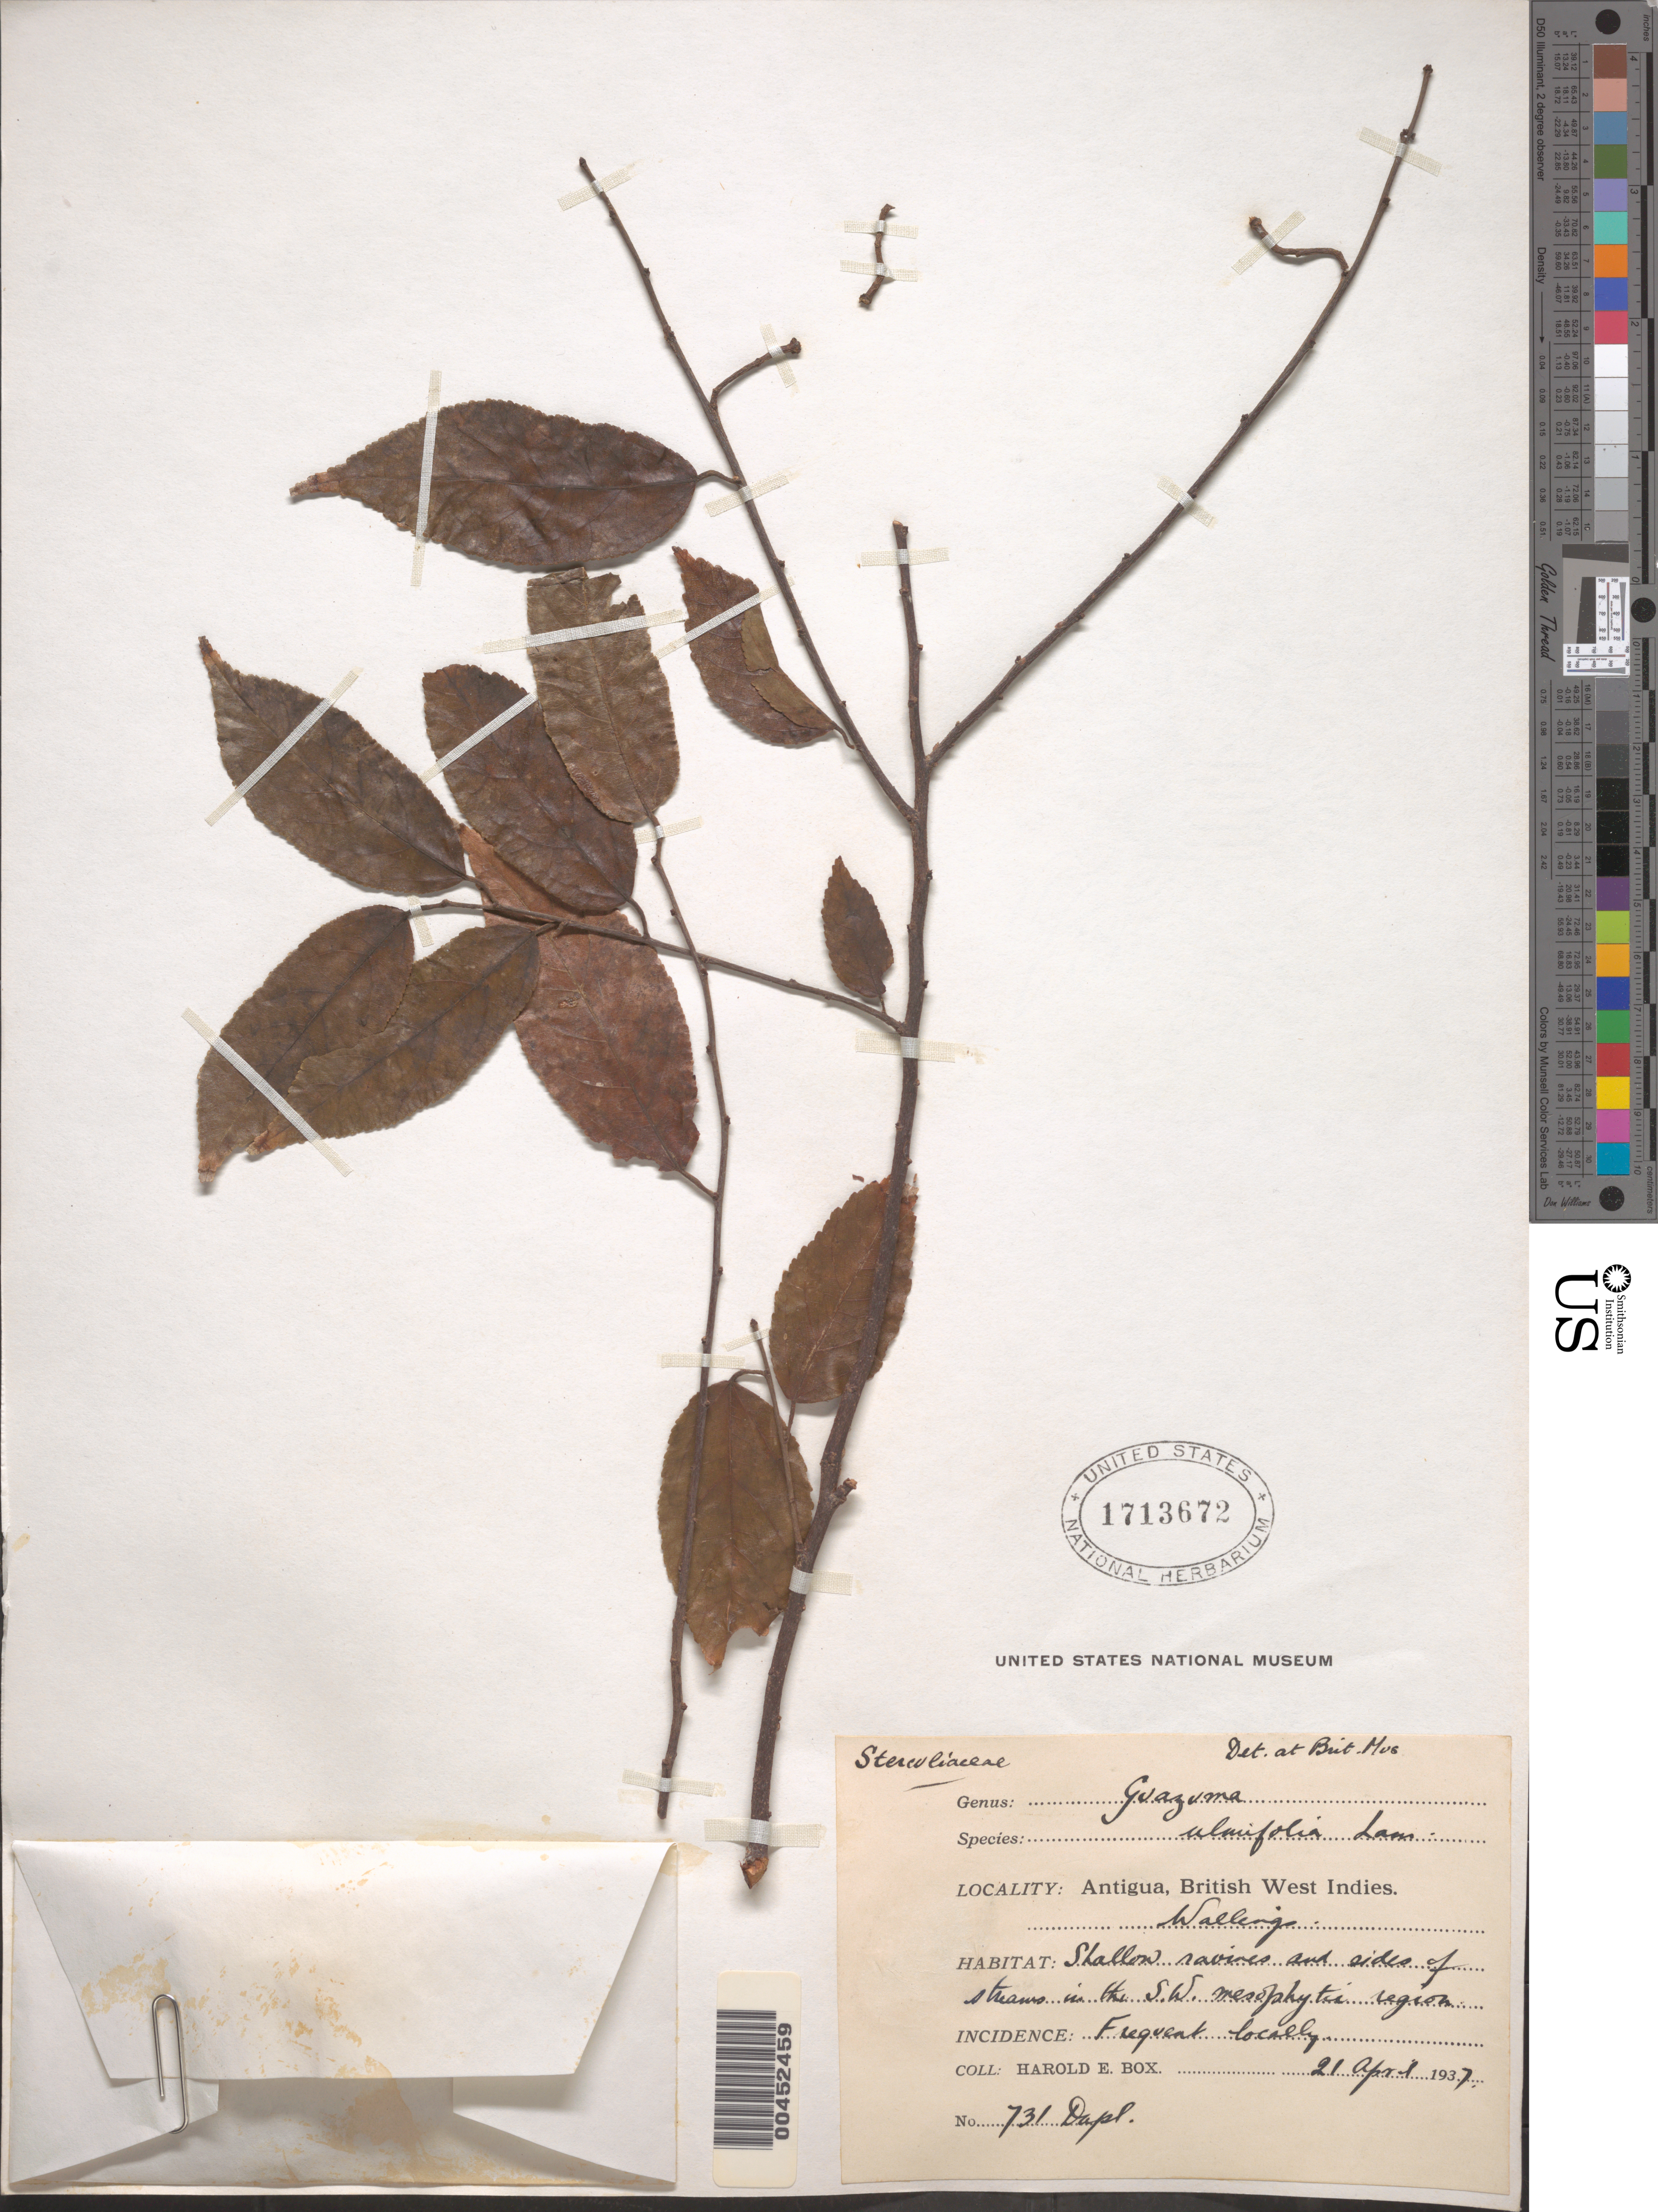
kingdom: Plantae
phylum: Tracheophyta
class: Magnoliopsida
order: Malvales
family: Malvaceae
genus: Guazuma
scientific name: Guazuma ulmifolia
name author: Lam.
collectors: H. E. Box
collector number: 731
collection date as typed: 21 Apr 1937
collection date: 1937-04-21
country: Antigua and Barbuda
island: Antigua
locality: Wallings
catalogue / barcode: US 1713672